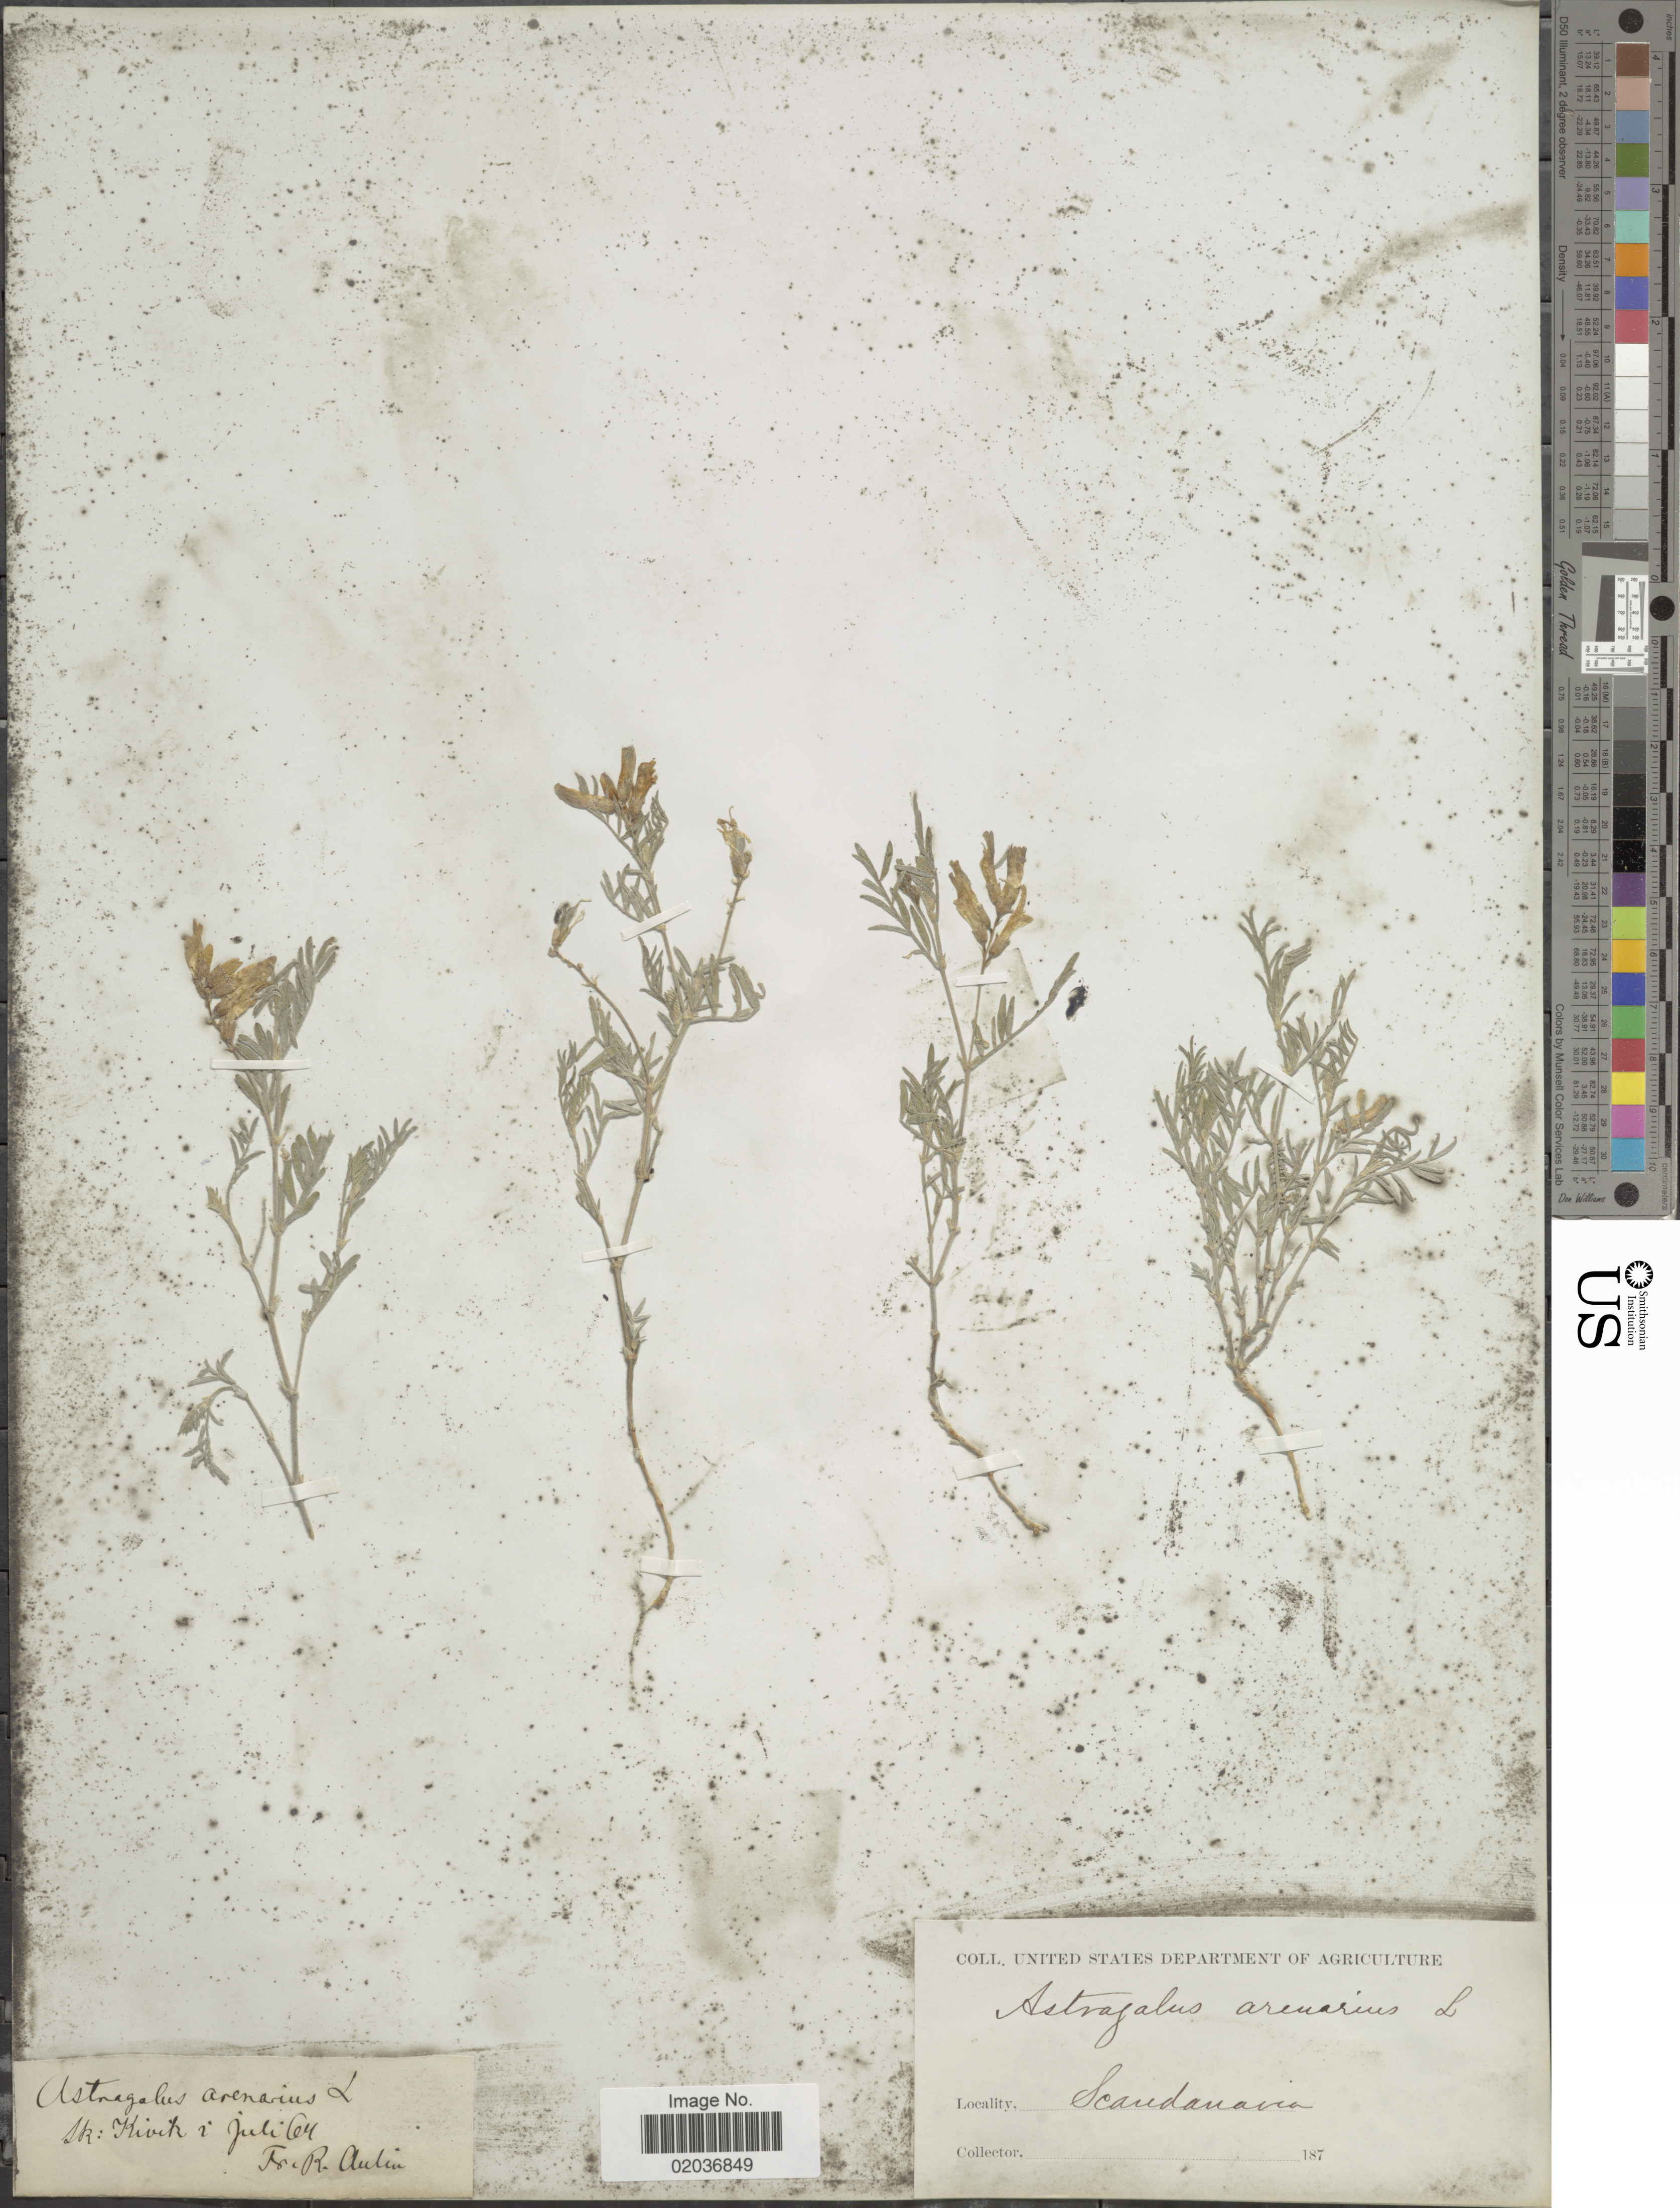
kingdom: Plantae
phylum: Tracheophyta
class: Magnoliopsida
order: Fabales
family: Fabaceae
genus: Astragalus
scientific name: Astragalus arenarius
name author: L.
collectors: R. Aulin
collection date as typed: Transcribed d/m/y: /7/64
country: Sweden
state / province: Skåne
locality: Kivik.